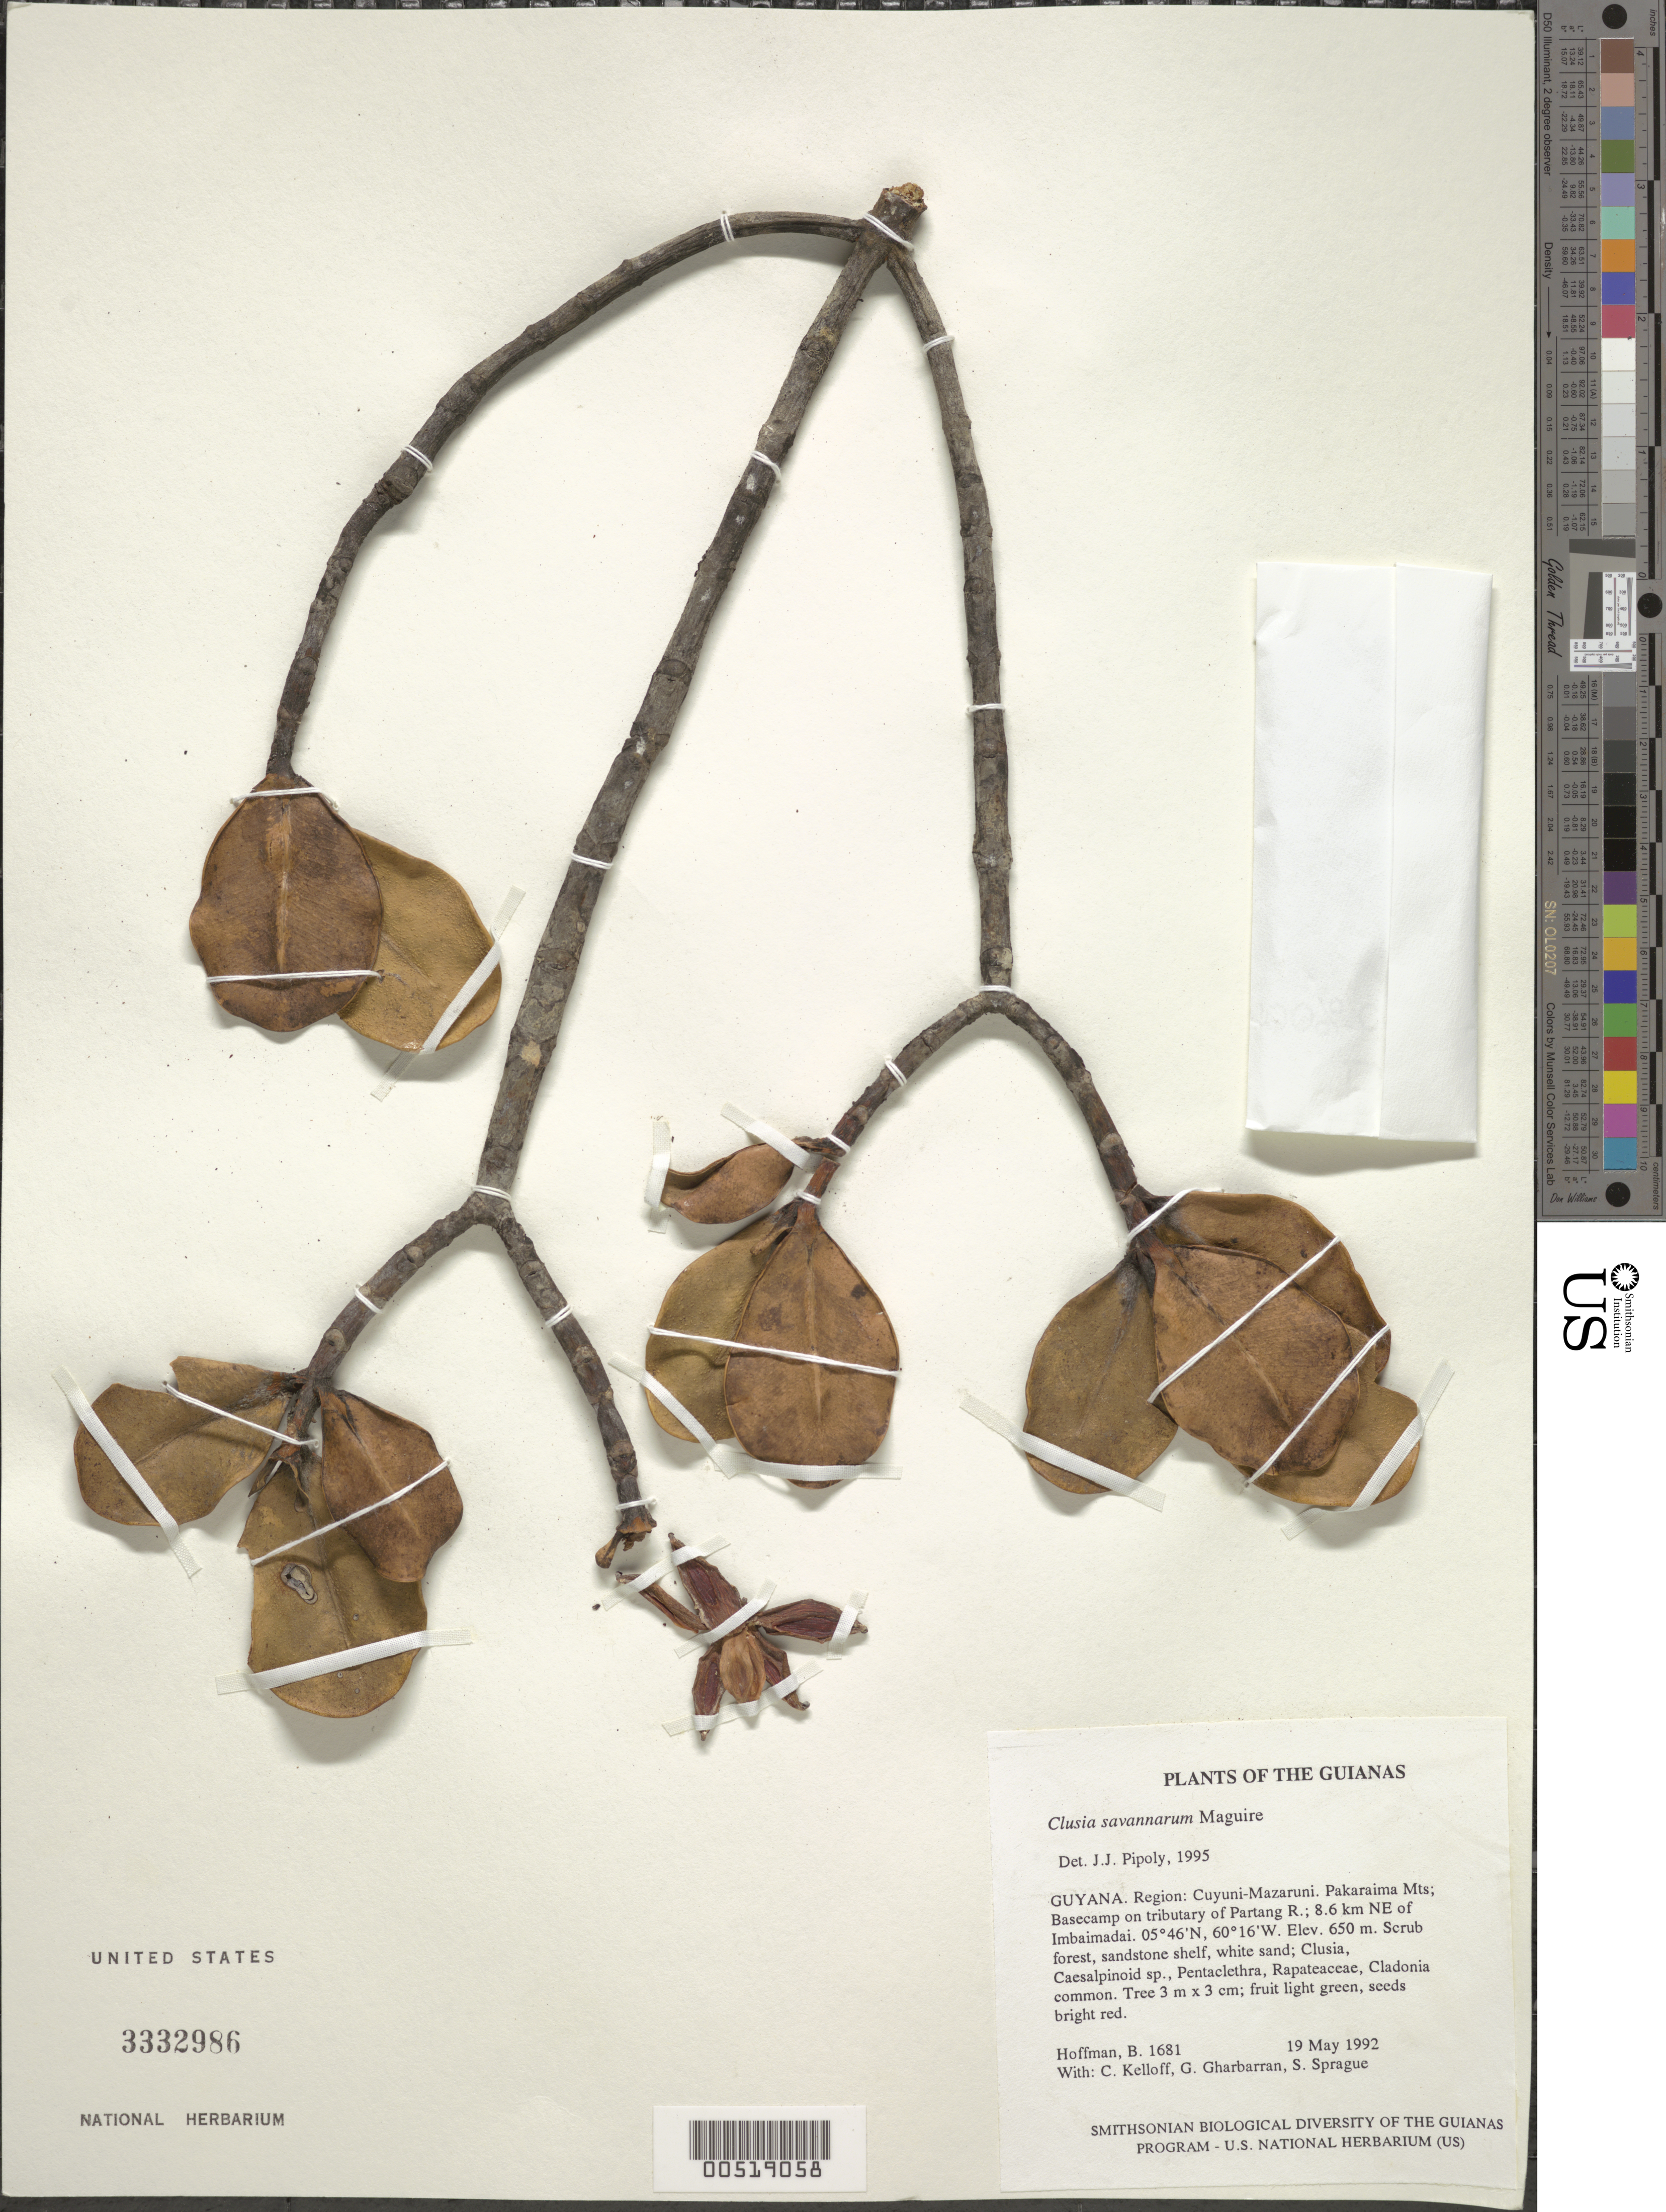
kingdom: Plantae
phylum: Tracheophyta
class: Magnoliopsida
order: Malpighiales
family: Clusiaceae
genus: Clusia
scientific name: Clusia savannarum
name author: Maguire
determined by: Pipoly, J. J., III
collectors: B. Hoffman, C. L. Kelloff, G. Gharbarran & S. Sprague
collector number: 1681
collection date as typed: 19 May 1992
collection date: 1992-05-19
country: Guyana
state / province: Cuyuni-Mazaruni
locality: Pakaraima Mts; basecamp on tributary of Partang River; 8.6 km NE of Imbaimadai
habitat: Scrub forest, sandstone shelf, white sand; Clusia, Caesalpinoid sp., Pentaclethra, Rapateaceae, Cladonia common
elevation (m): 650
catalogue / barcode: US 3332986